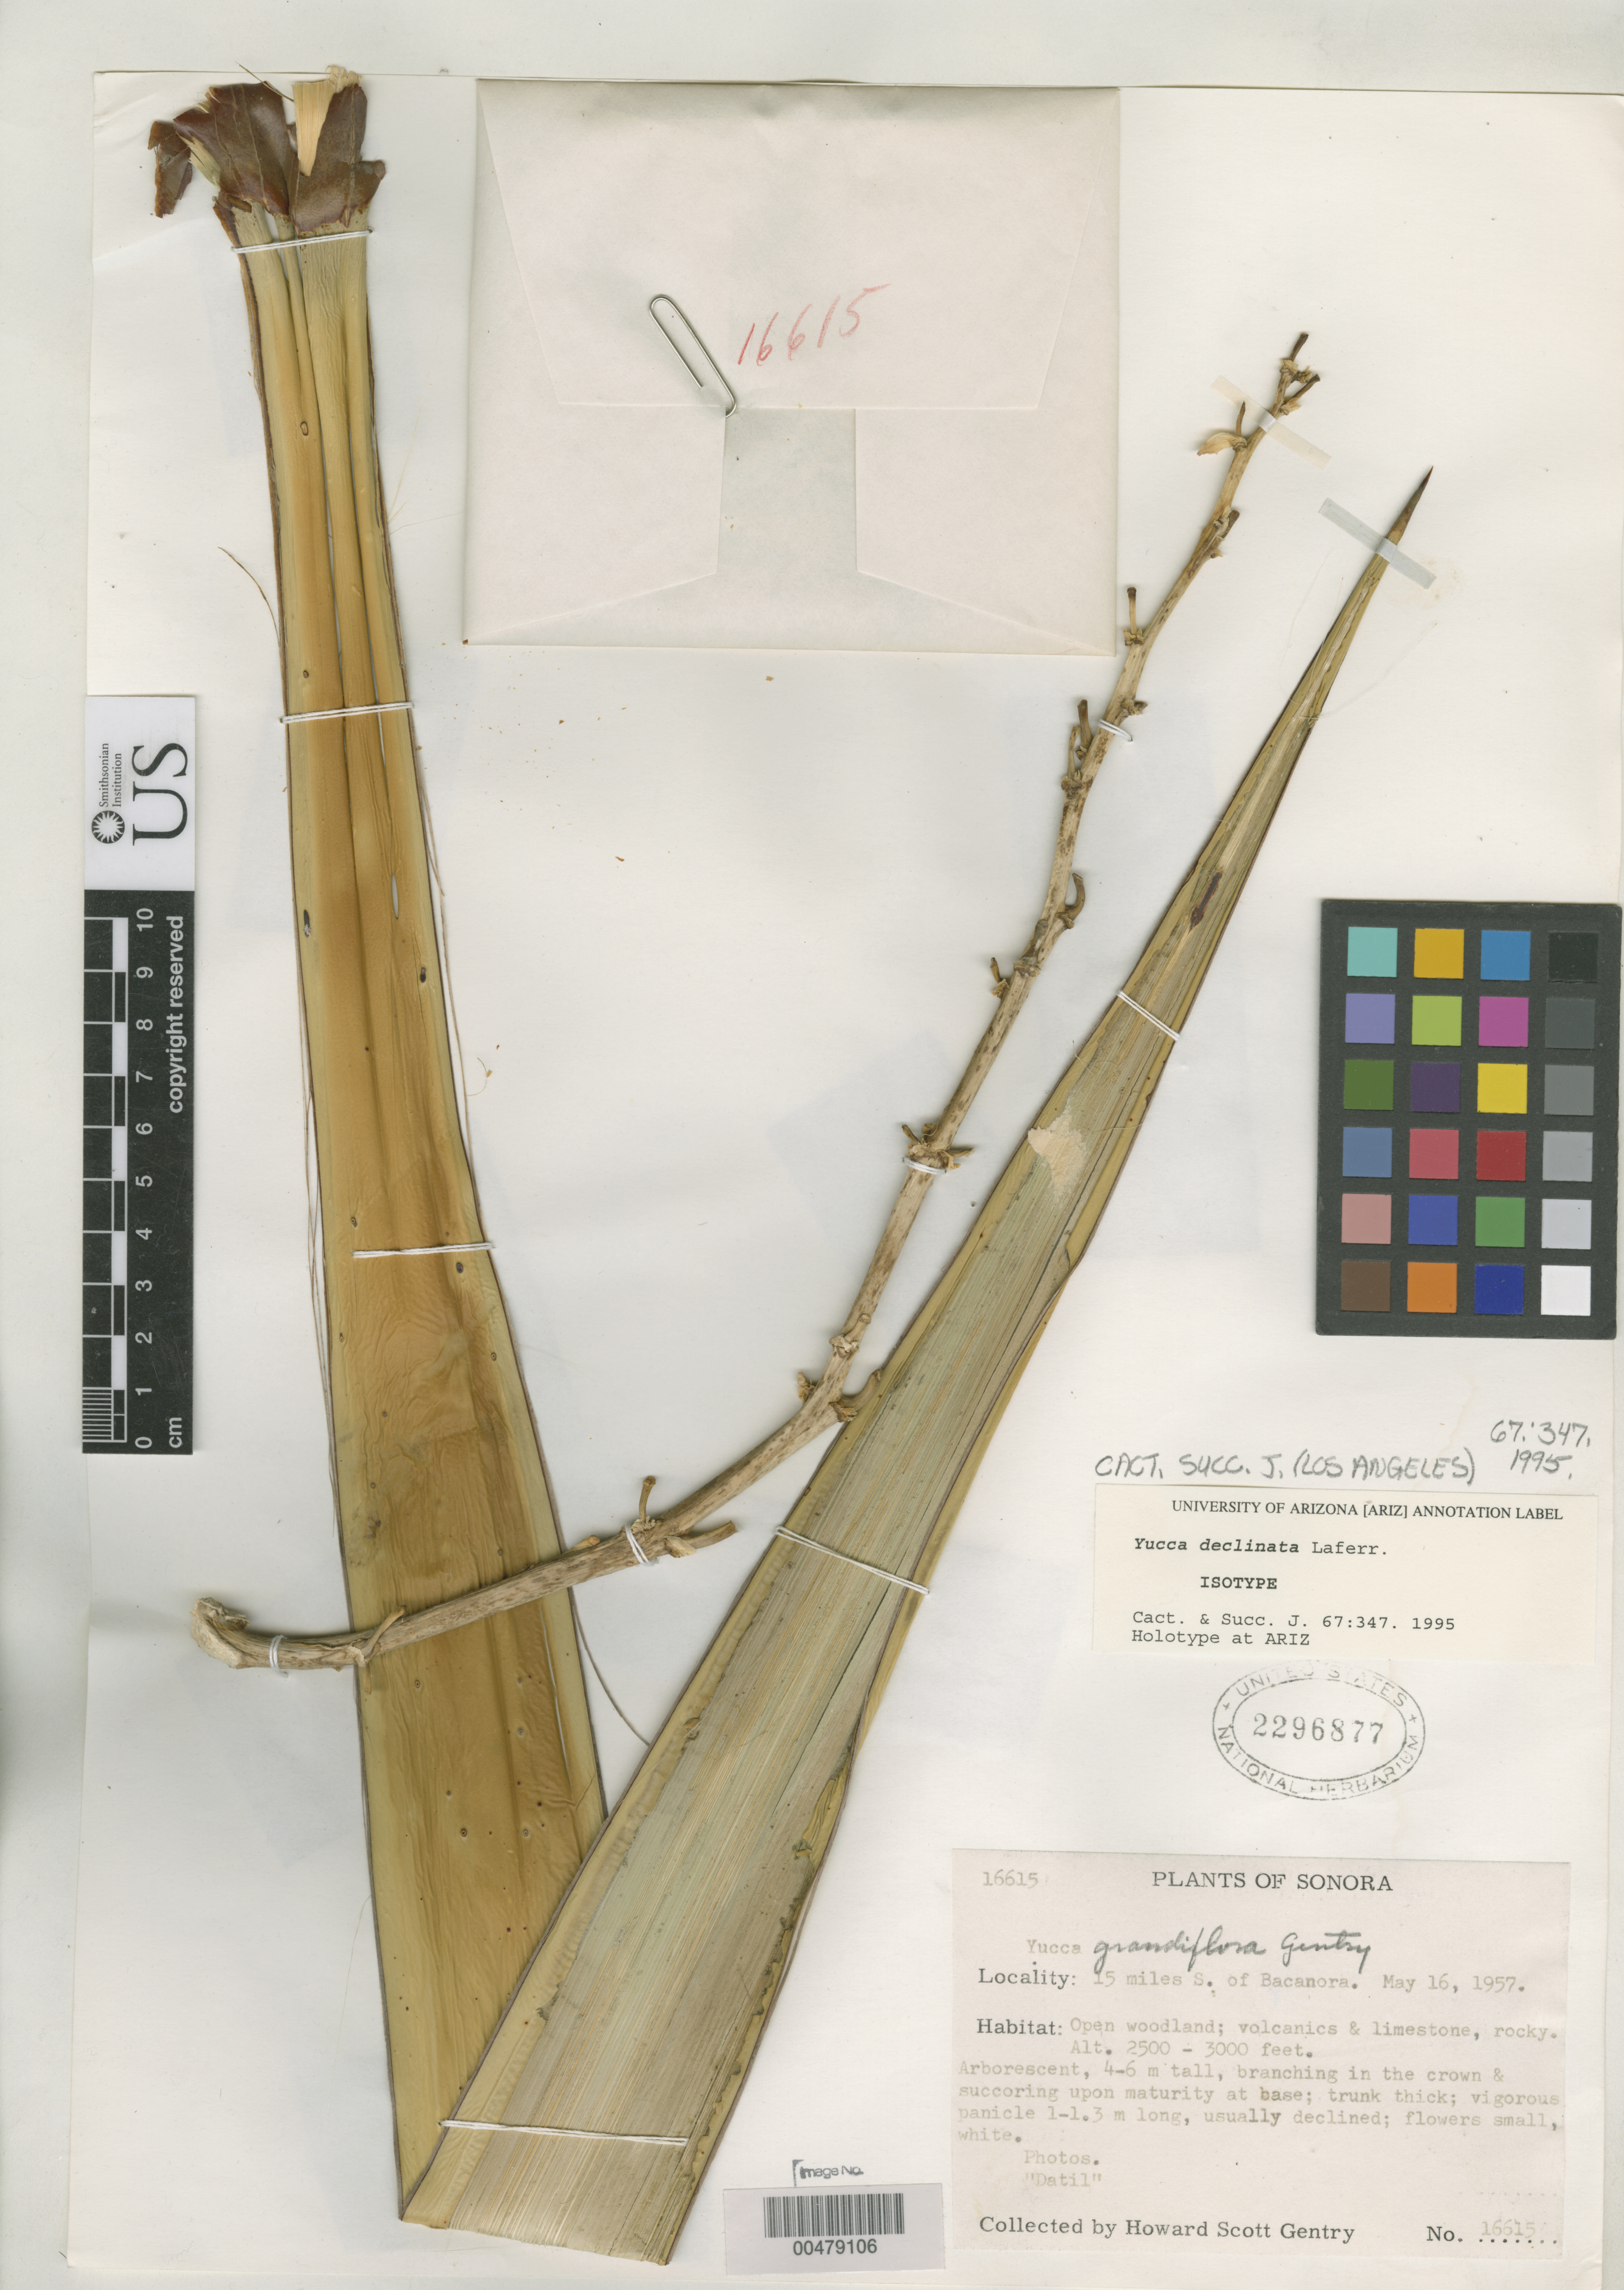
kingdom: Plantae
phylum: Tracheophyta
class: Liliopsida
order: Asparagales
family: Asparagaceae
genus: Yucca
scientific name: Yucca declinata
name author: Laferr.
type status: Isotype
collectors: H. S. Gentry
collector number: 16615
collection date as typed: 16 May 1957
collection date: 1957-05-16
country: Mexico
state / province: Sonora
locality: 15 mi S of Bacanora.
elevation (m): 762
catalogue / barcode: US 2296877